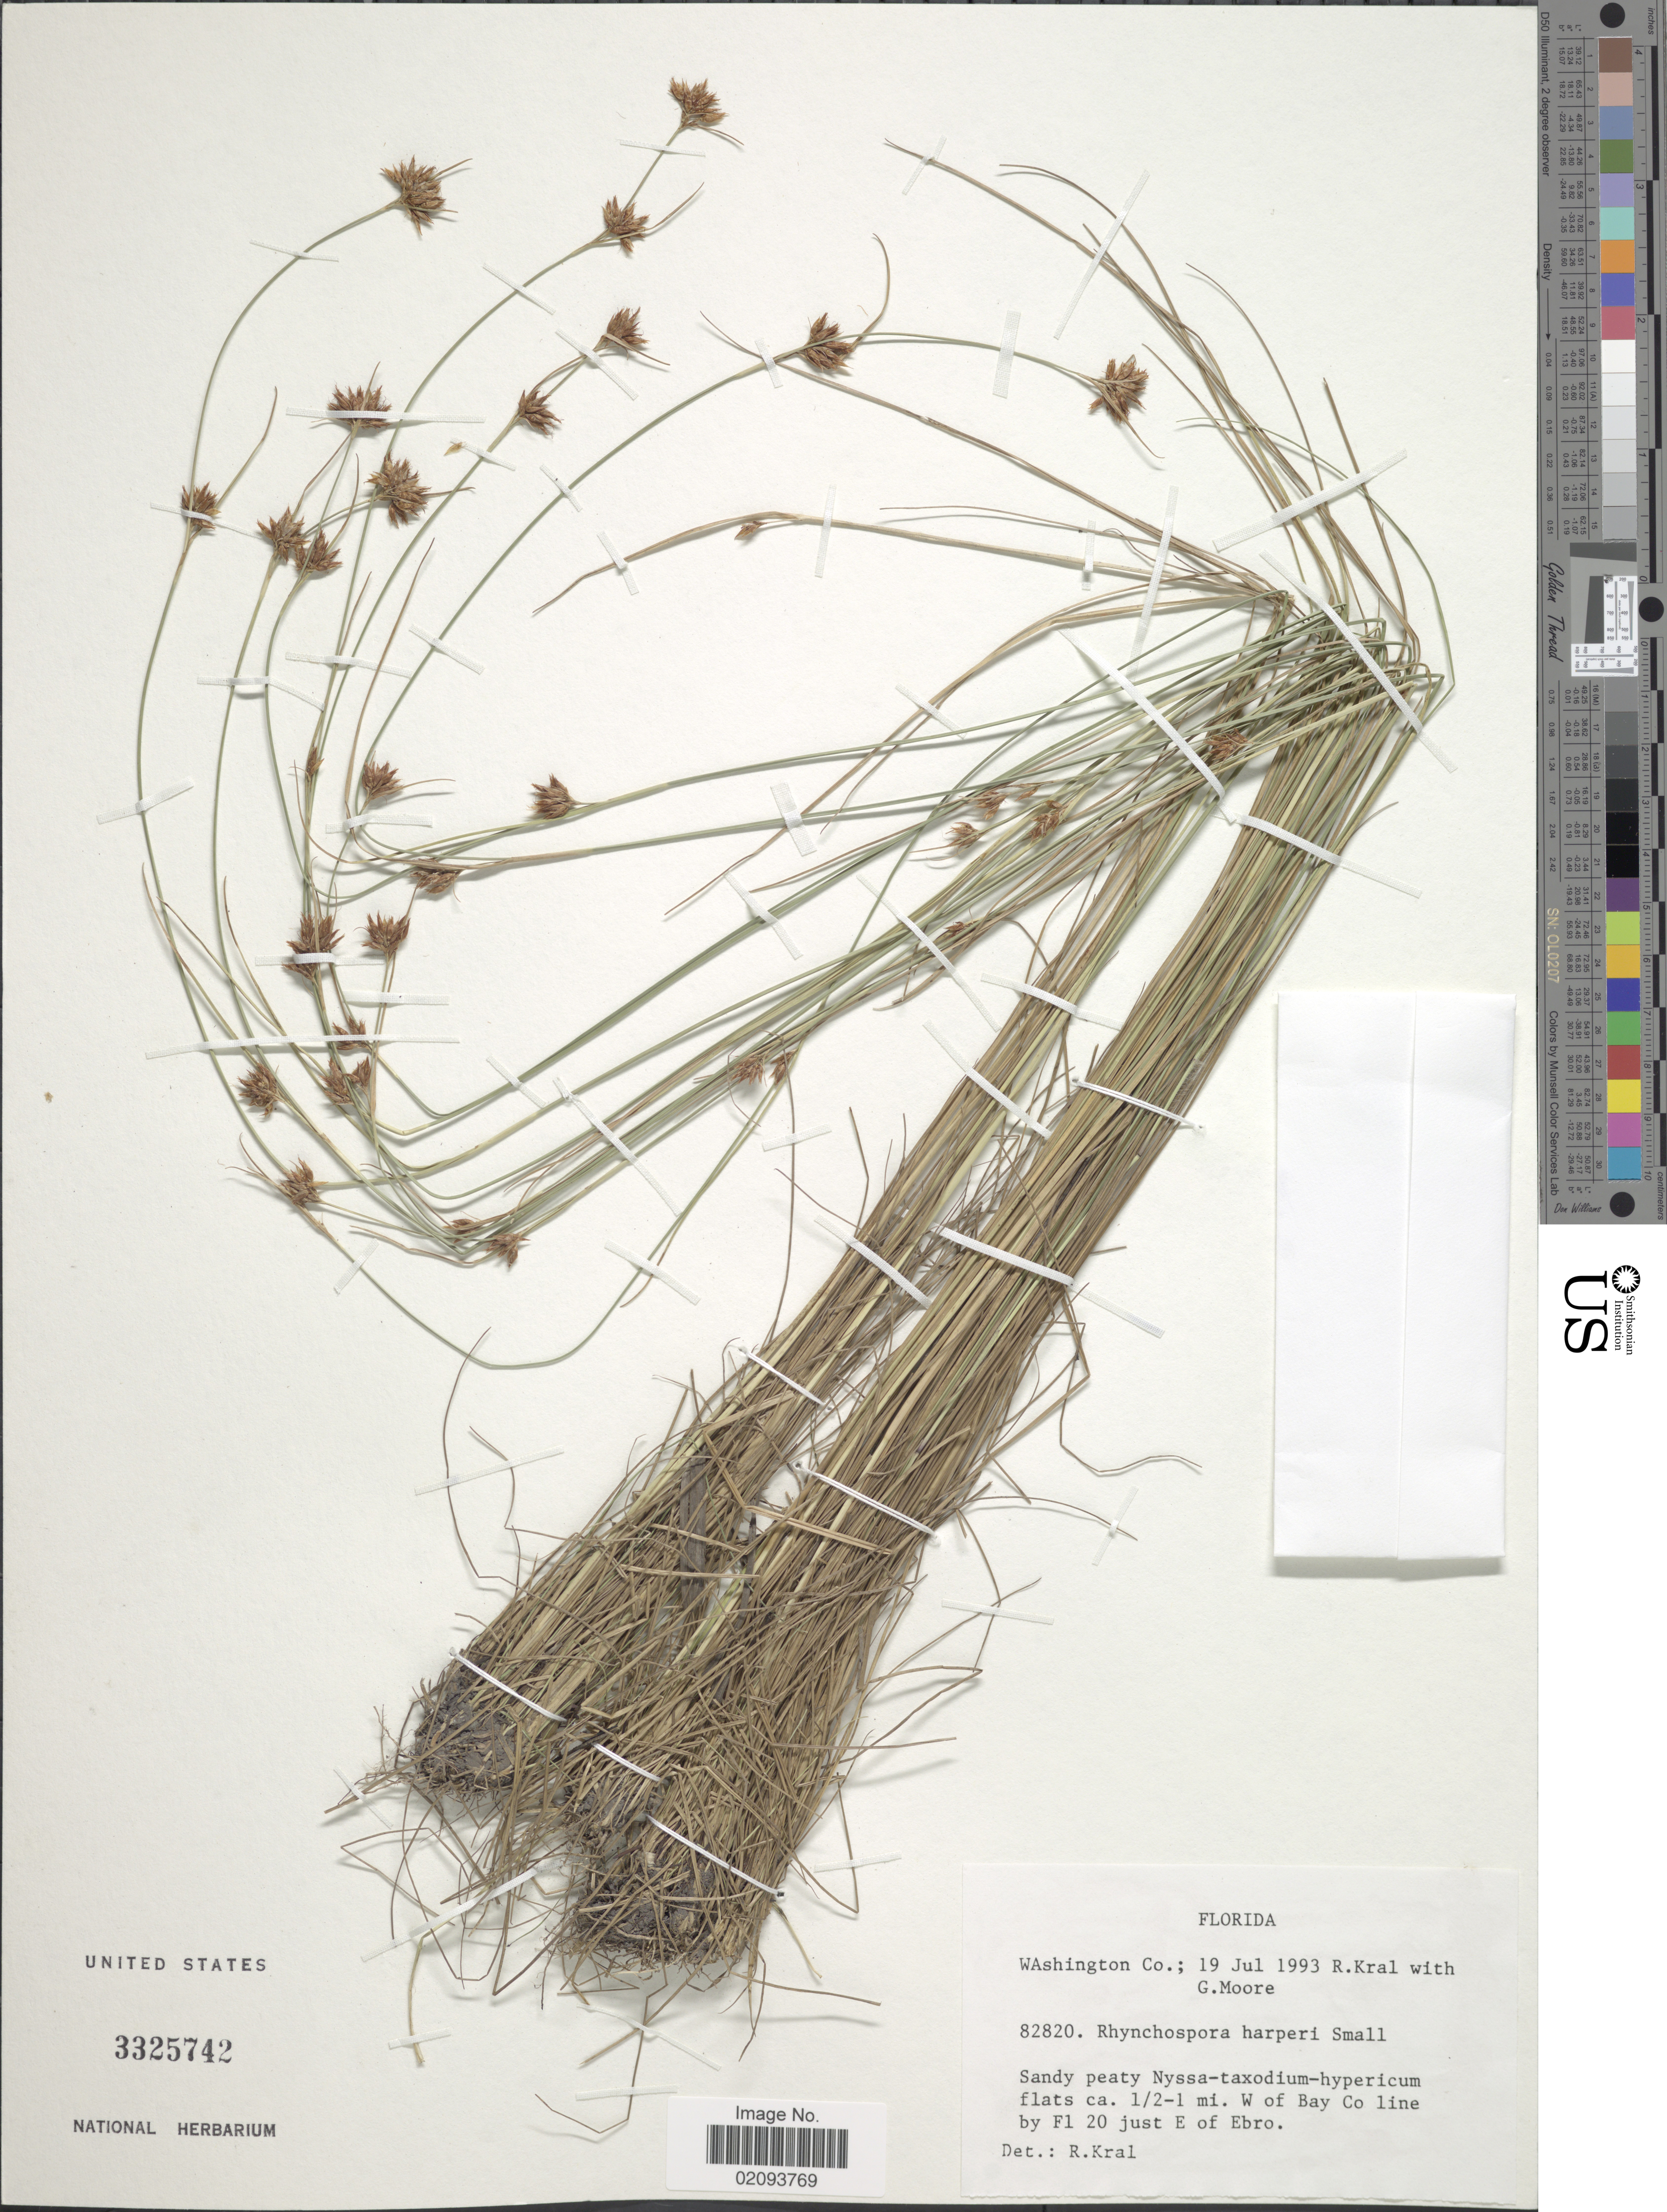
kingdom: Plantae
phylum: Tracheophyta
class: Liliopsida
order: Poales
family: Cyperaceae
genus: Rhynchospora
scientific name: Rhynchospora harperi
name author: Small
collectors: R. Kral & G. Moore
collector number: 82820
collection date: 1993-07-19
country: United States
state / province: Florida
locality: Washington Co. Ca. 1/2-1 mi. W of Bay Co line by Fl 20 just E of Ebro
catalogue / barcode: US 3325742